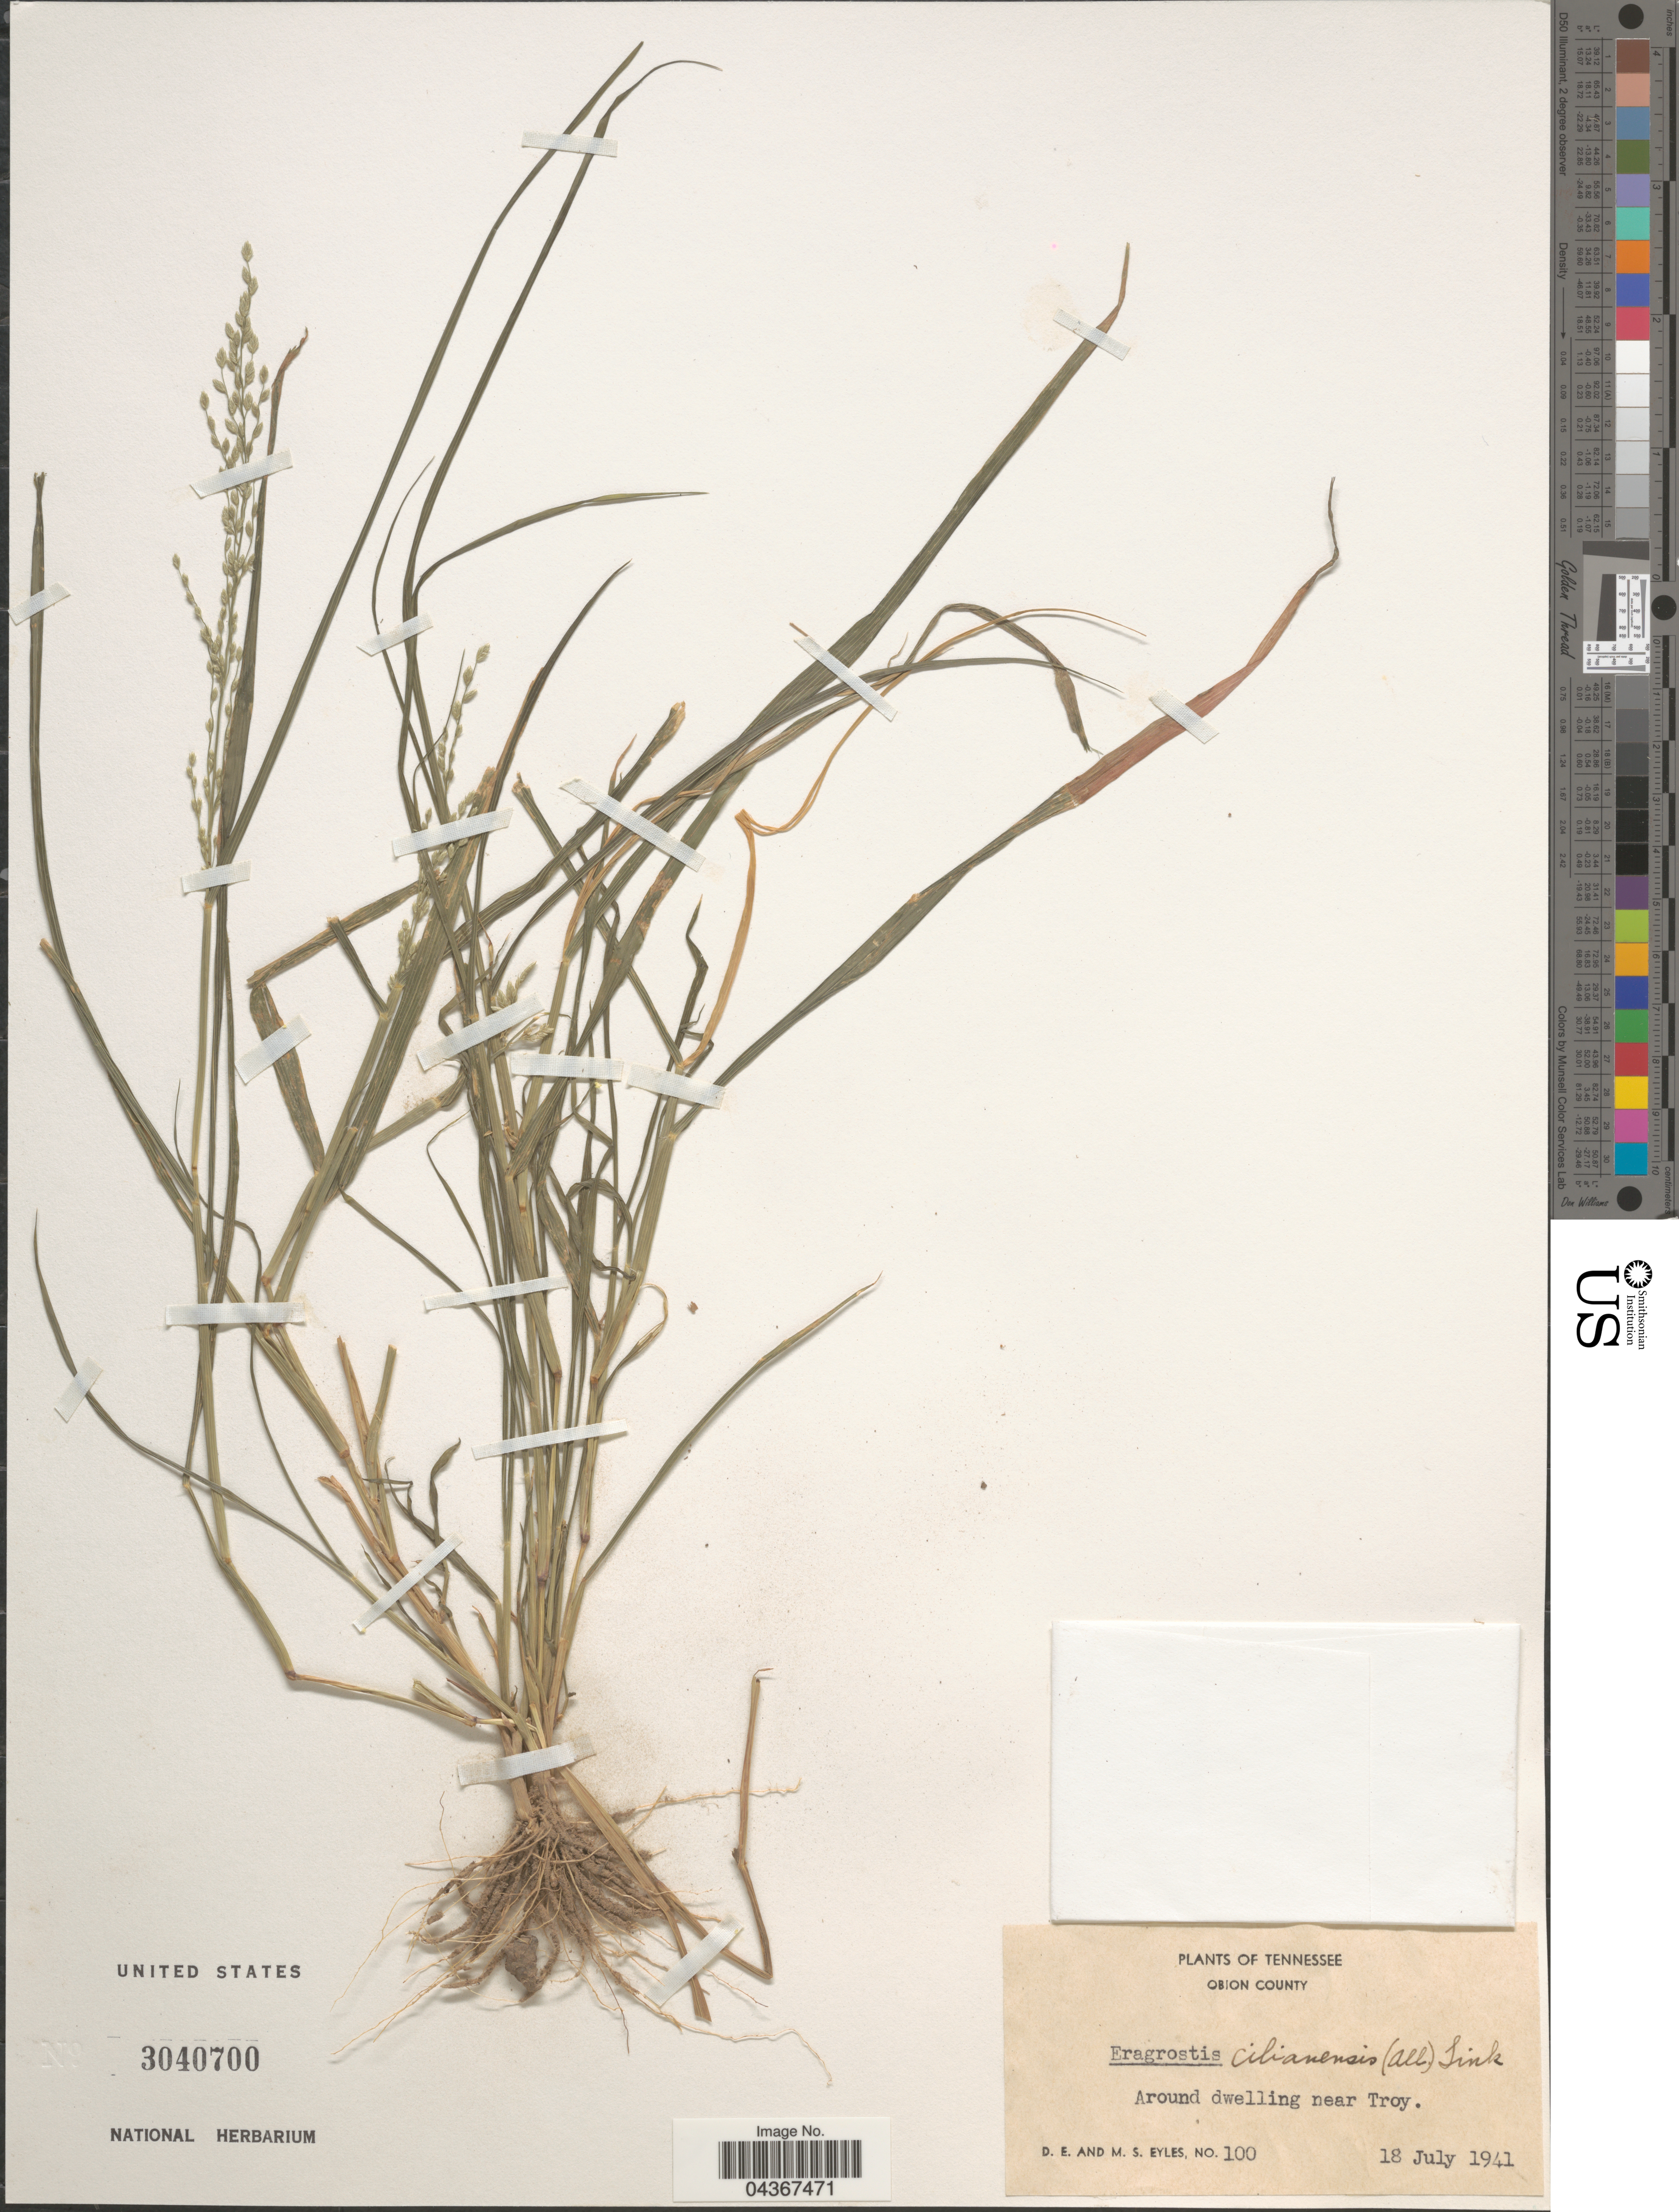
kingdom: Plantae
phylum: Tracheophyta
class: Liliopsida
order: Poales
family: Poaceae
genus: Eragrostis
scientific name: Eragrostis cilianensis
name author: (Bellardi) Vignolo ex Janch.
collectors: D. Eyles & M. Eyles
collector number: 100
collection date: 1941-07-18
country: United States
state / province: Tennessee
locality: Obion County. Around dwelling near Troy.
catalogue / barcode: US 3040700